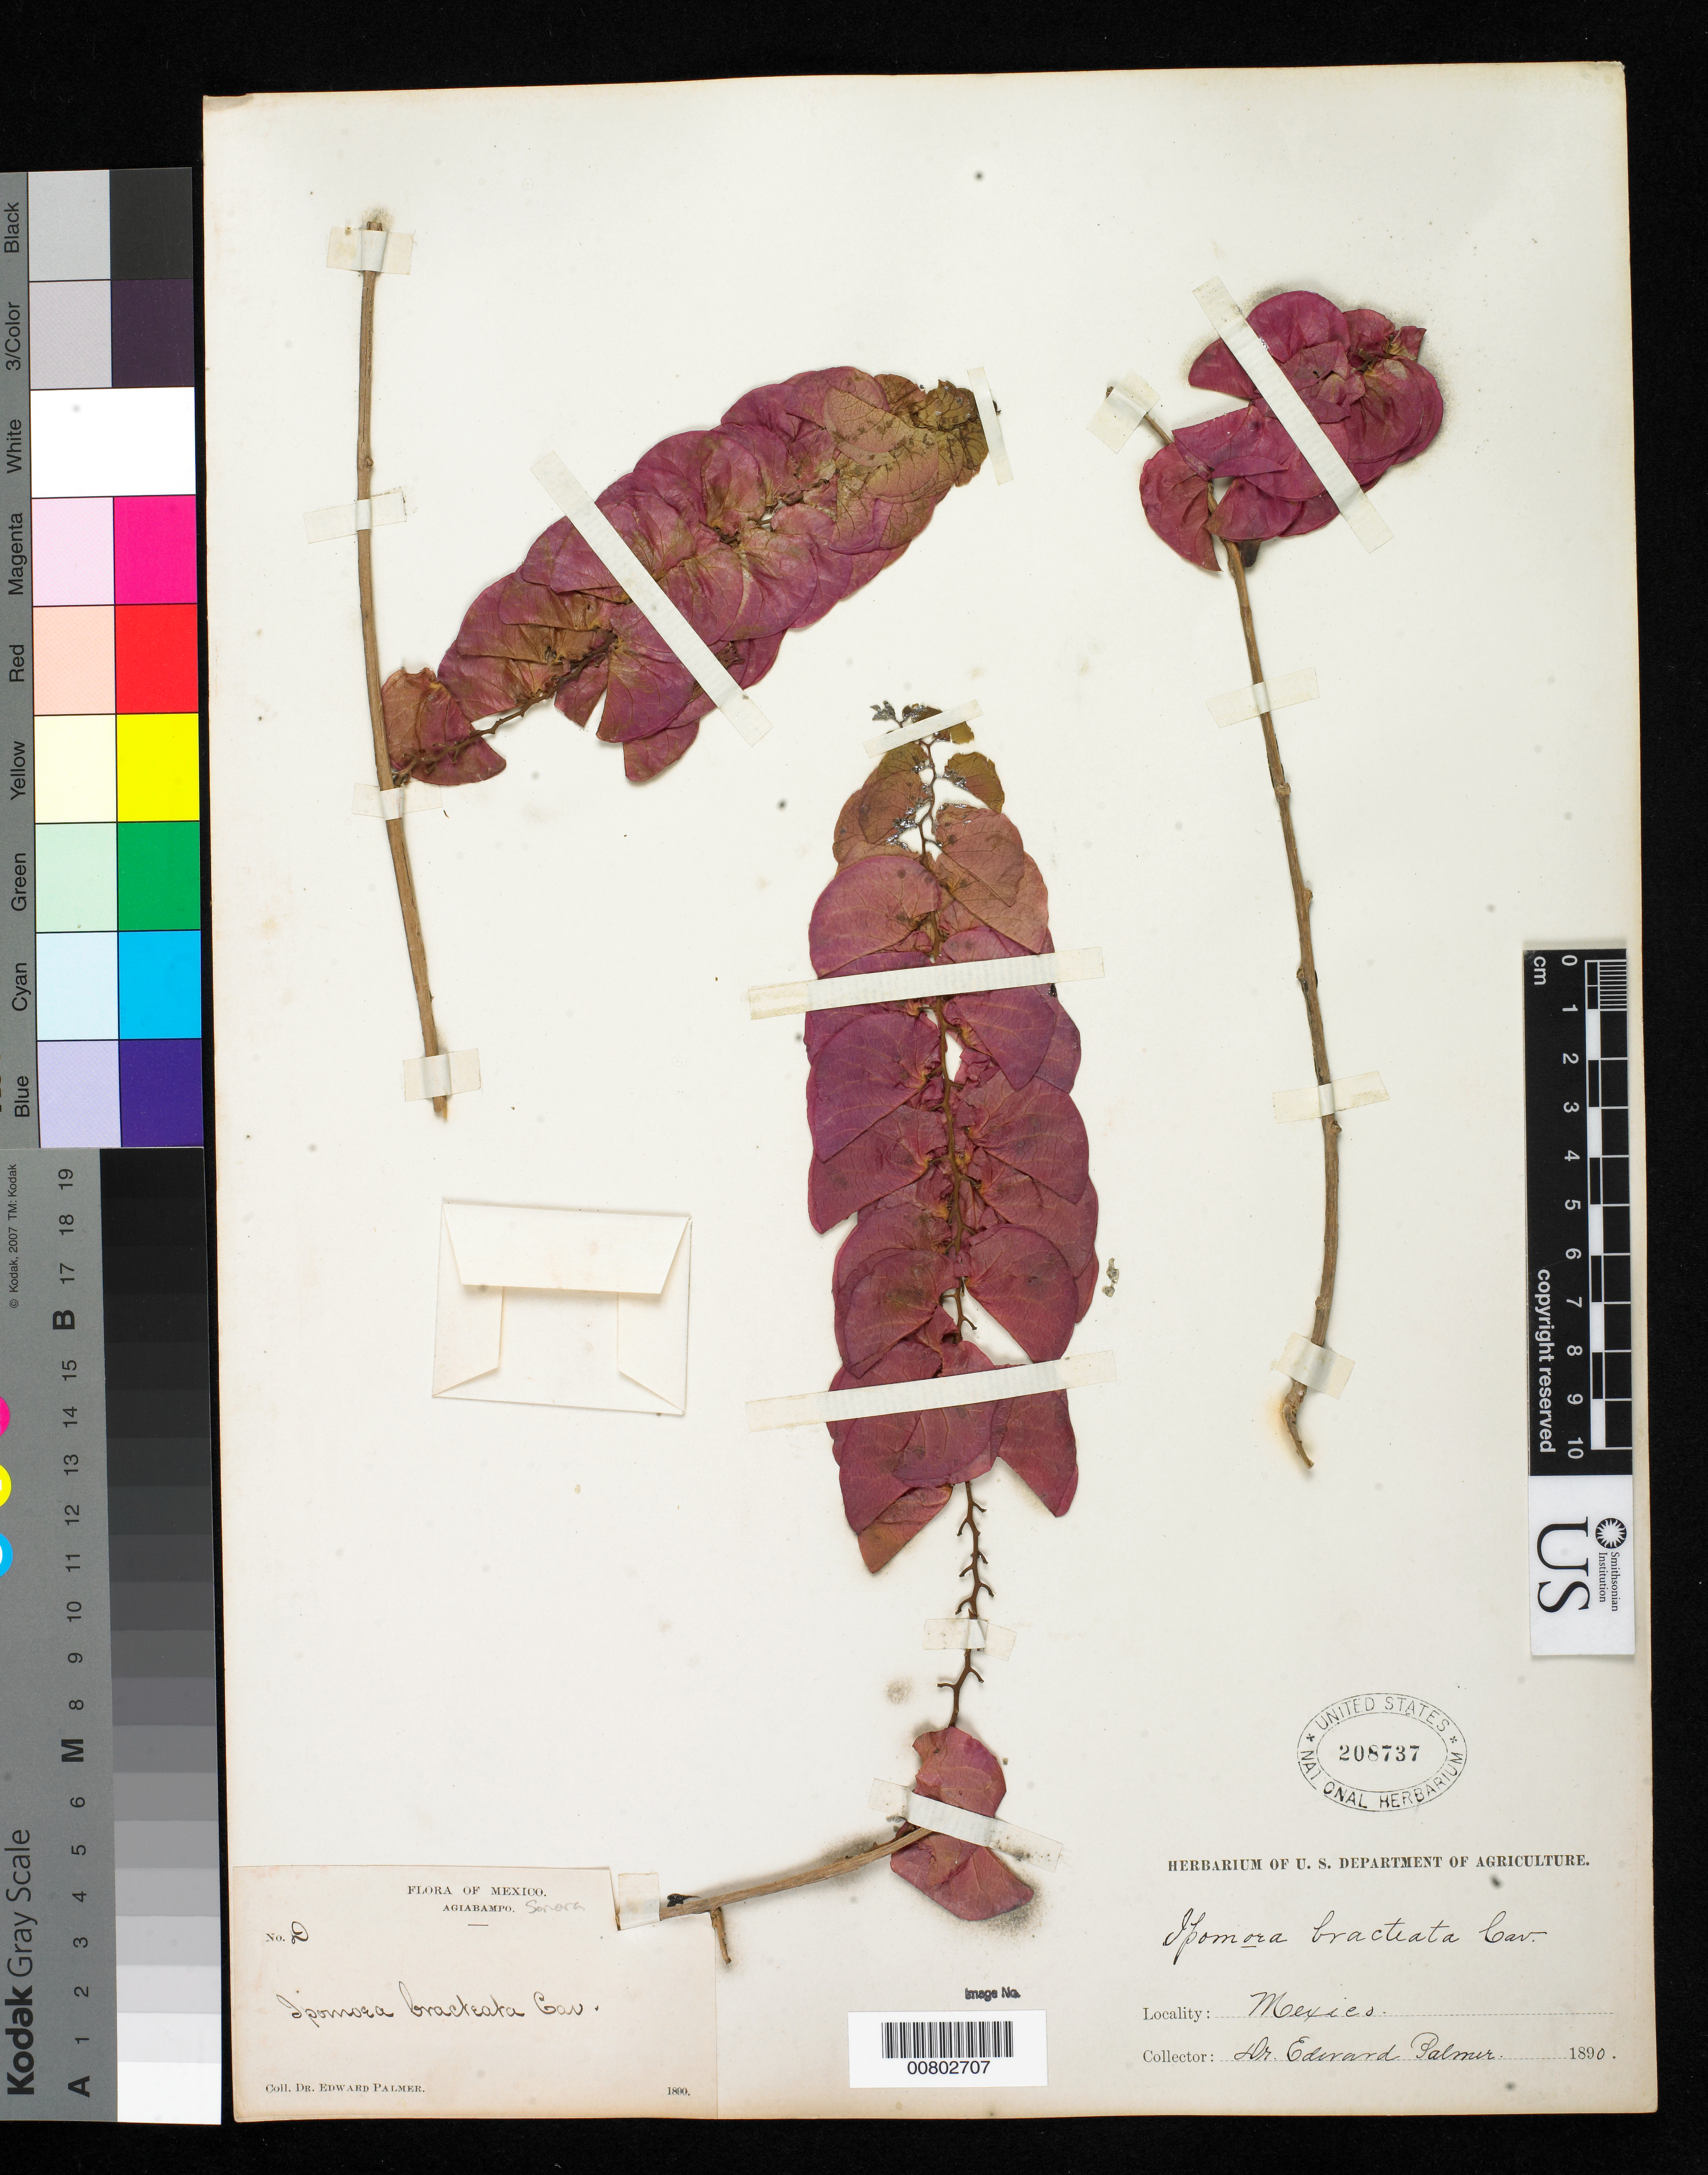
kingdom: Plantae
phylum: Tracheophyta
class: Magnoliopsida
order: Solanales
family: Convolvulaceae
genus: Ipomoea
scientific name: Ipomoea bracteata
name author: Cav.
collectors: E. Palmer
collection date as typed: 1890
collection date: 1890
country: Mexico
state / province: Sonora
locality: D. Agiabampo, Sonora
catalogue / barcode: US 208737